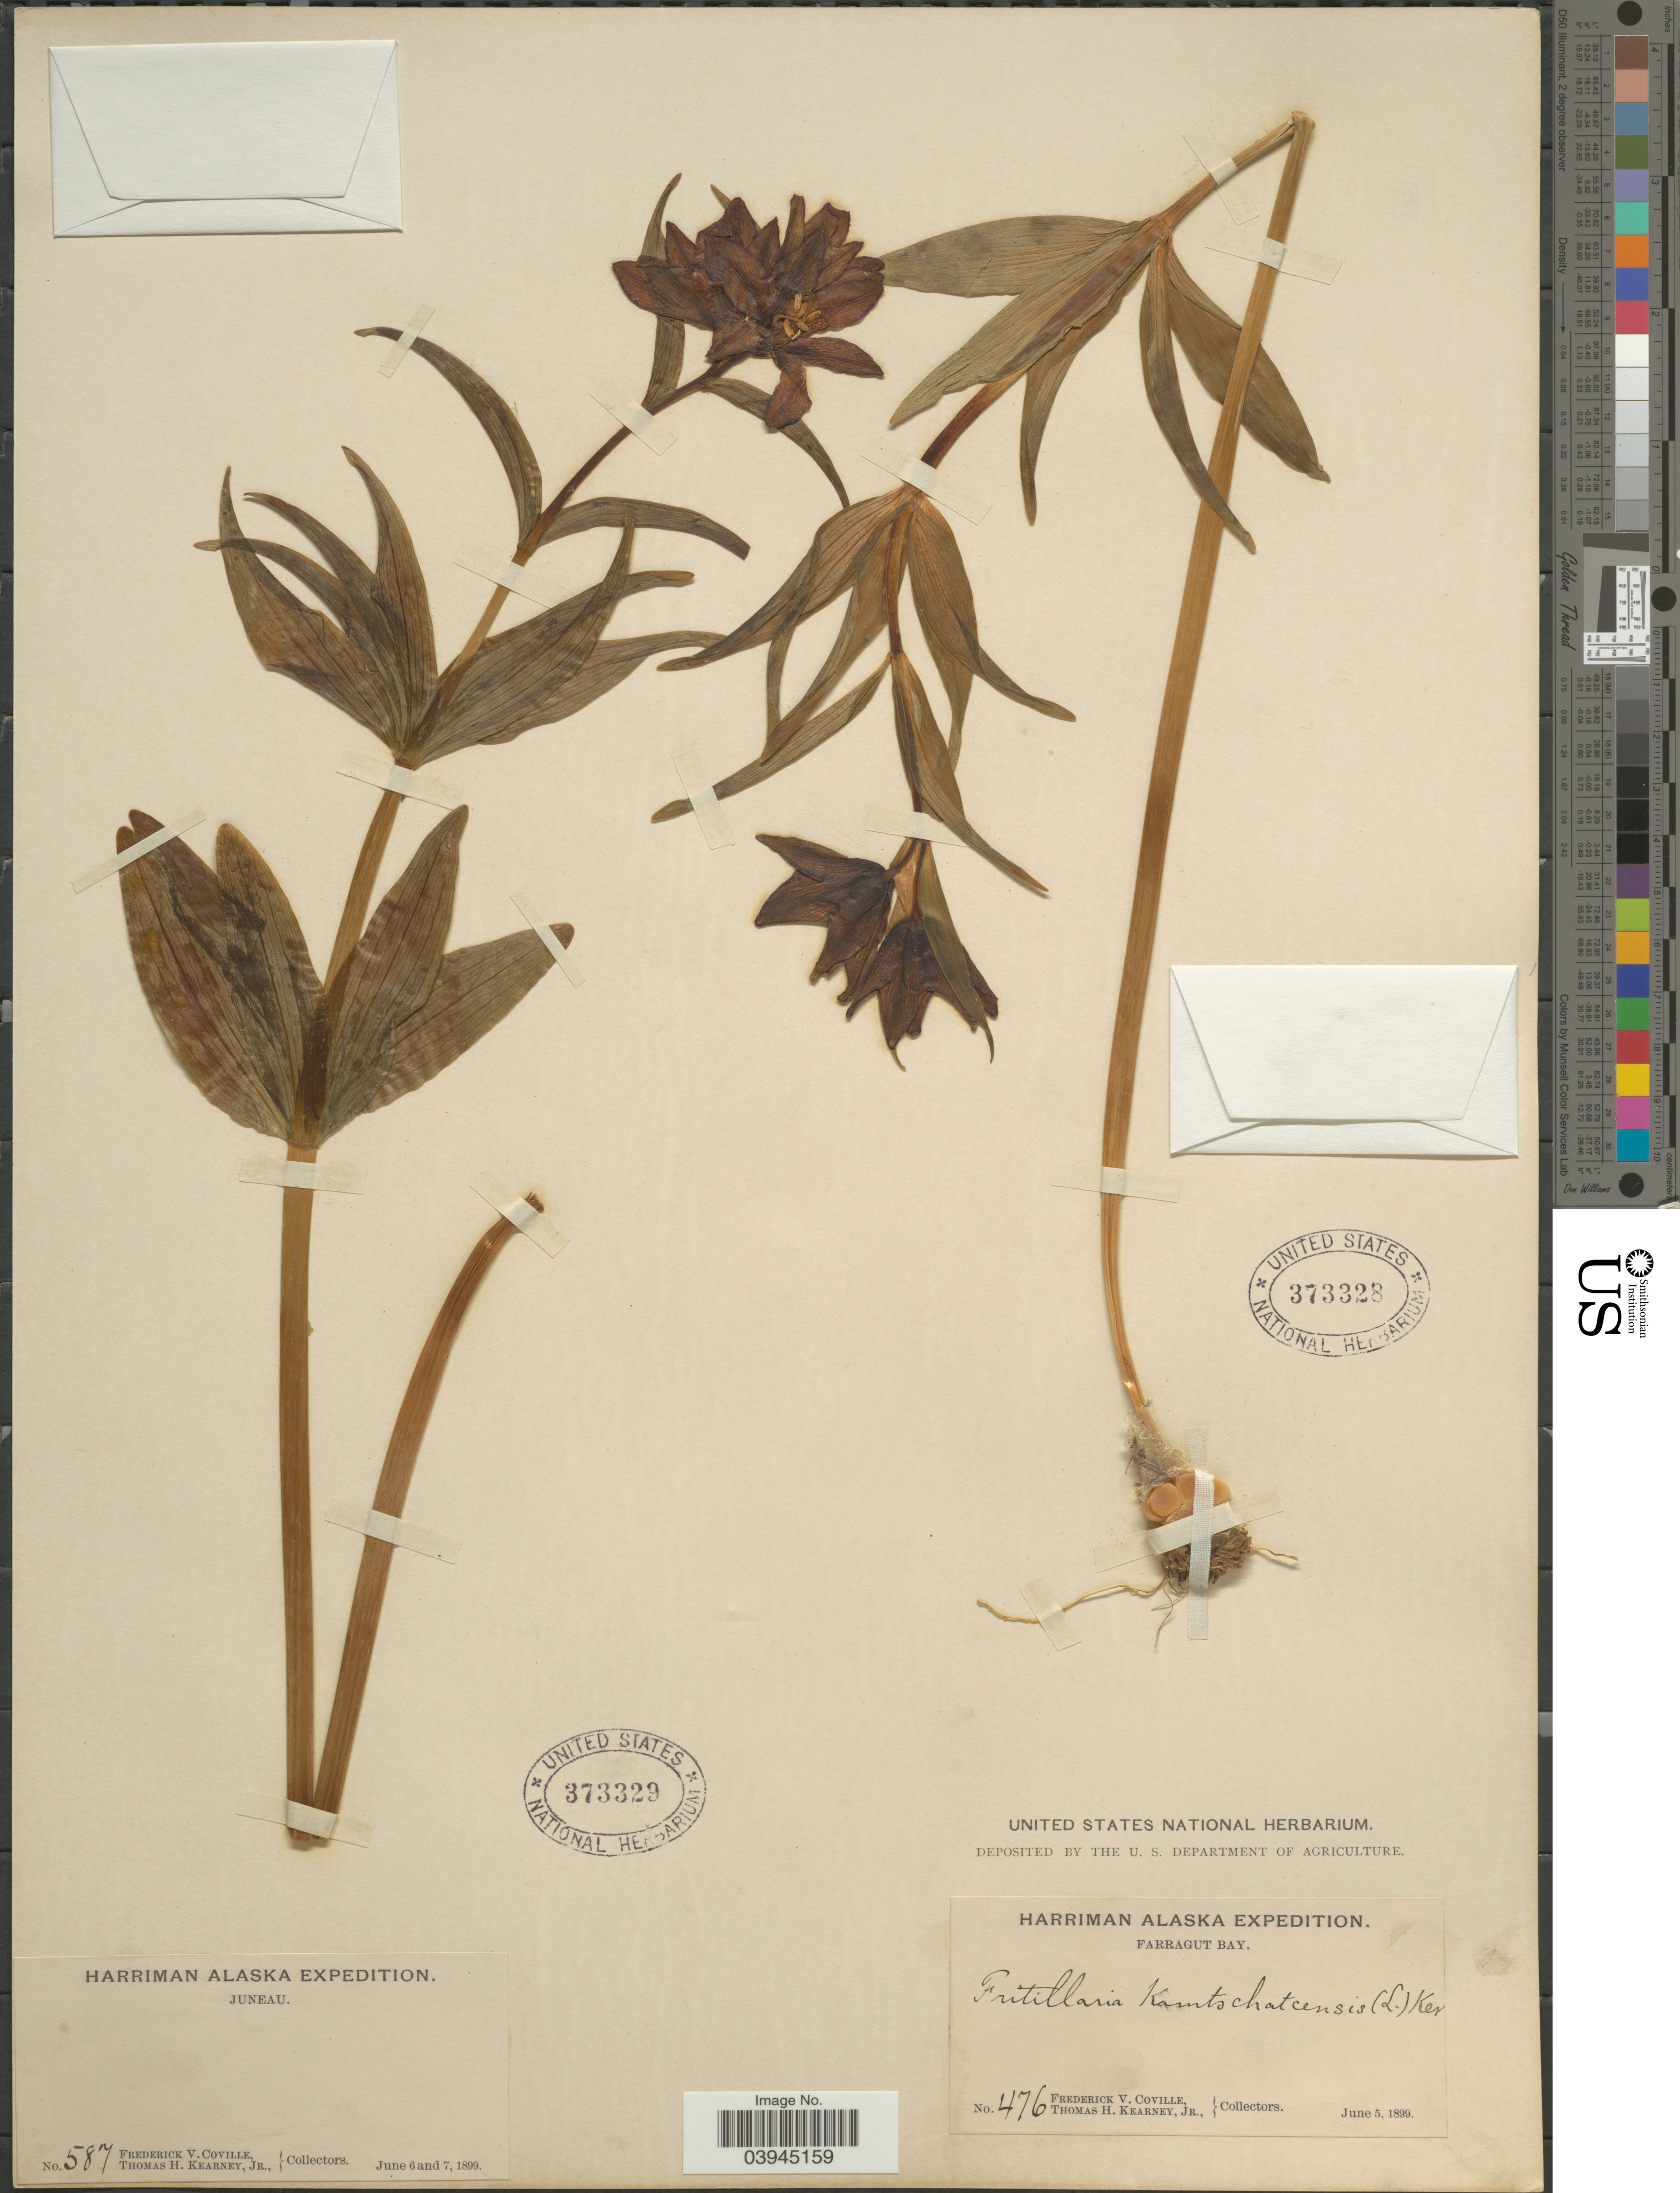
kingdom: Plantae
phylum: Tracheophyta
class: Liliopsida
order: Liliales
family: Liliaceae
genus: Fritillaria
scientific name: Fritillaria biflora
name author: Lindl.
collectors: F. V. Coville & T. H. Kearney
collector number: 587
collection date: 1899-06-06/1899-06-07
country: United States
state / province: Alaska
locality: Juneau.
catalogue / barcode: US 373329-2